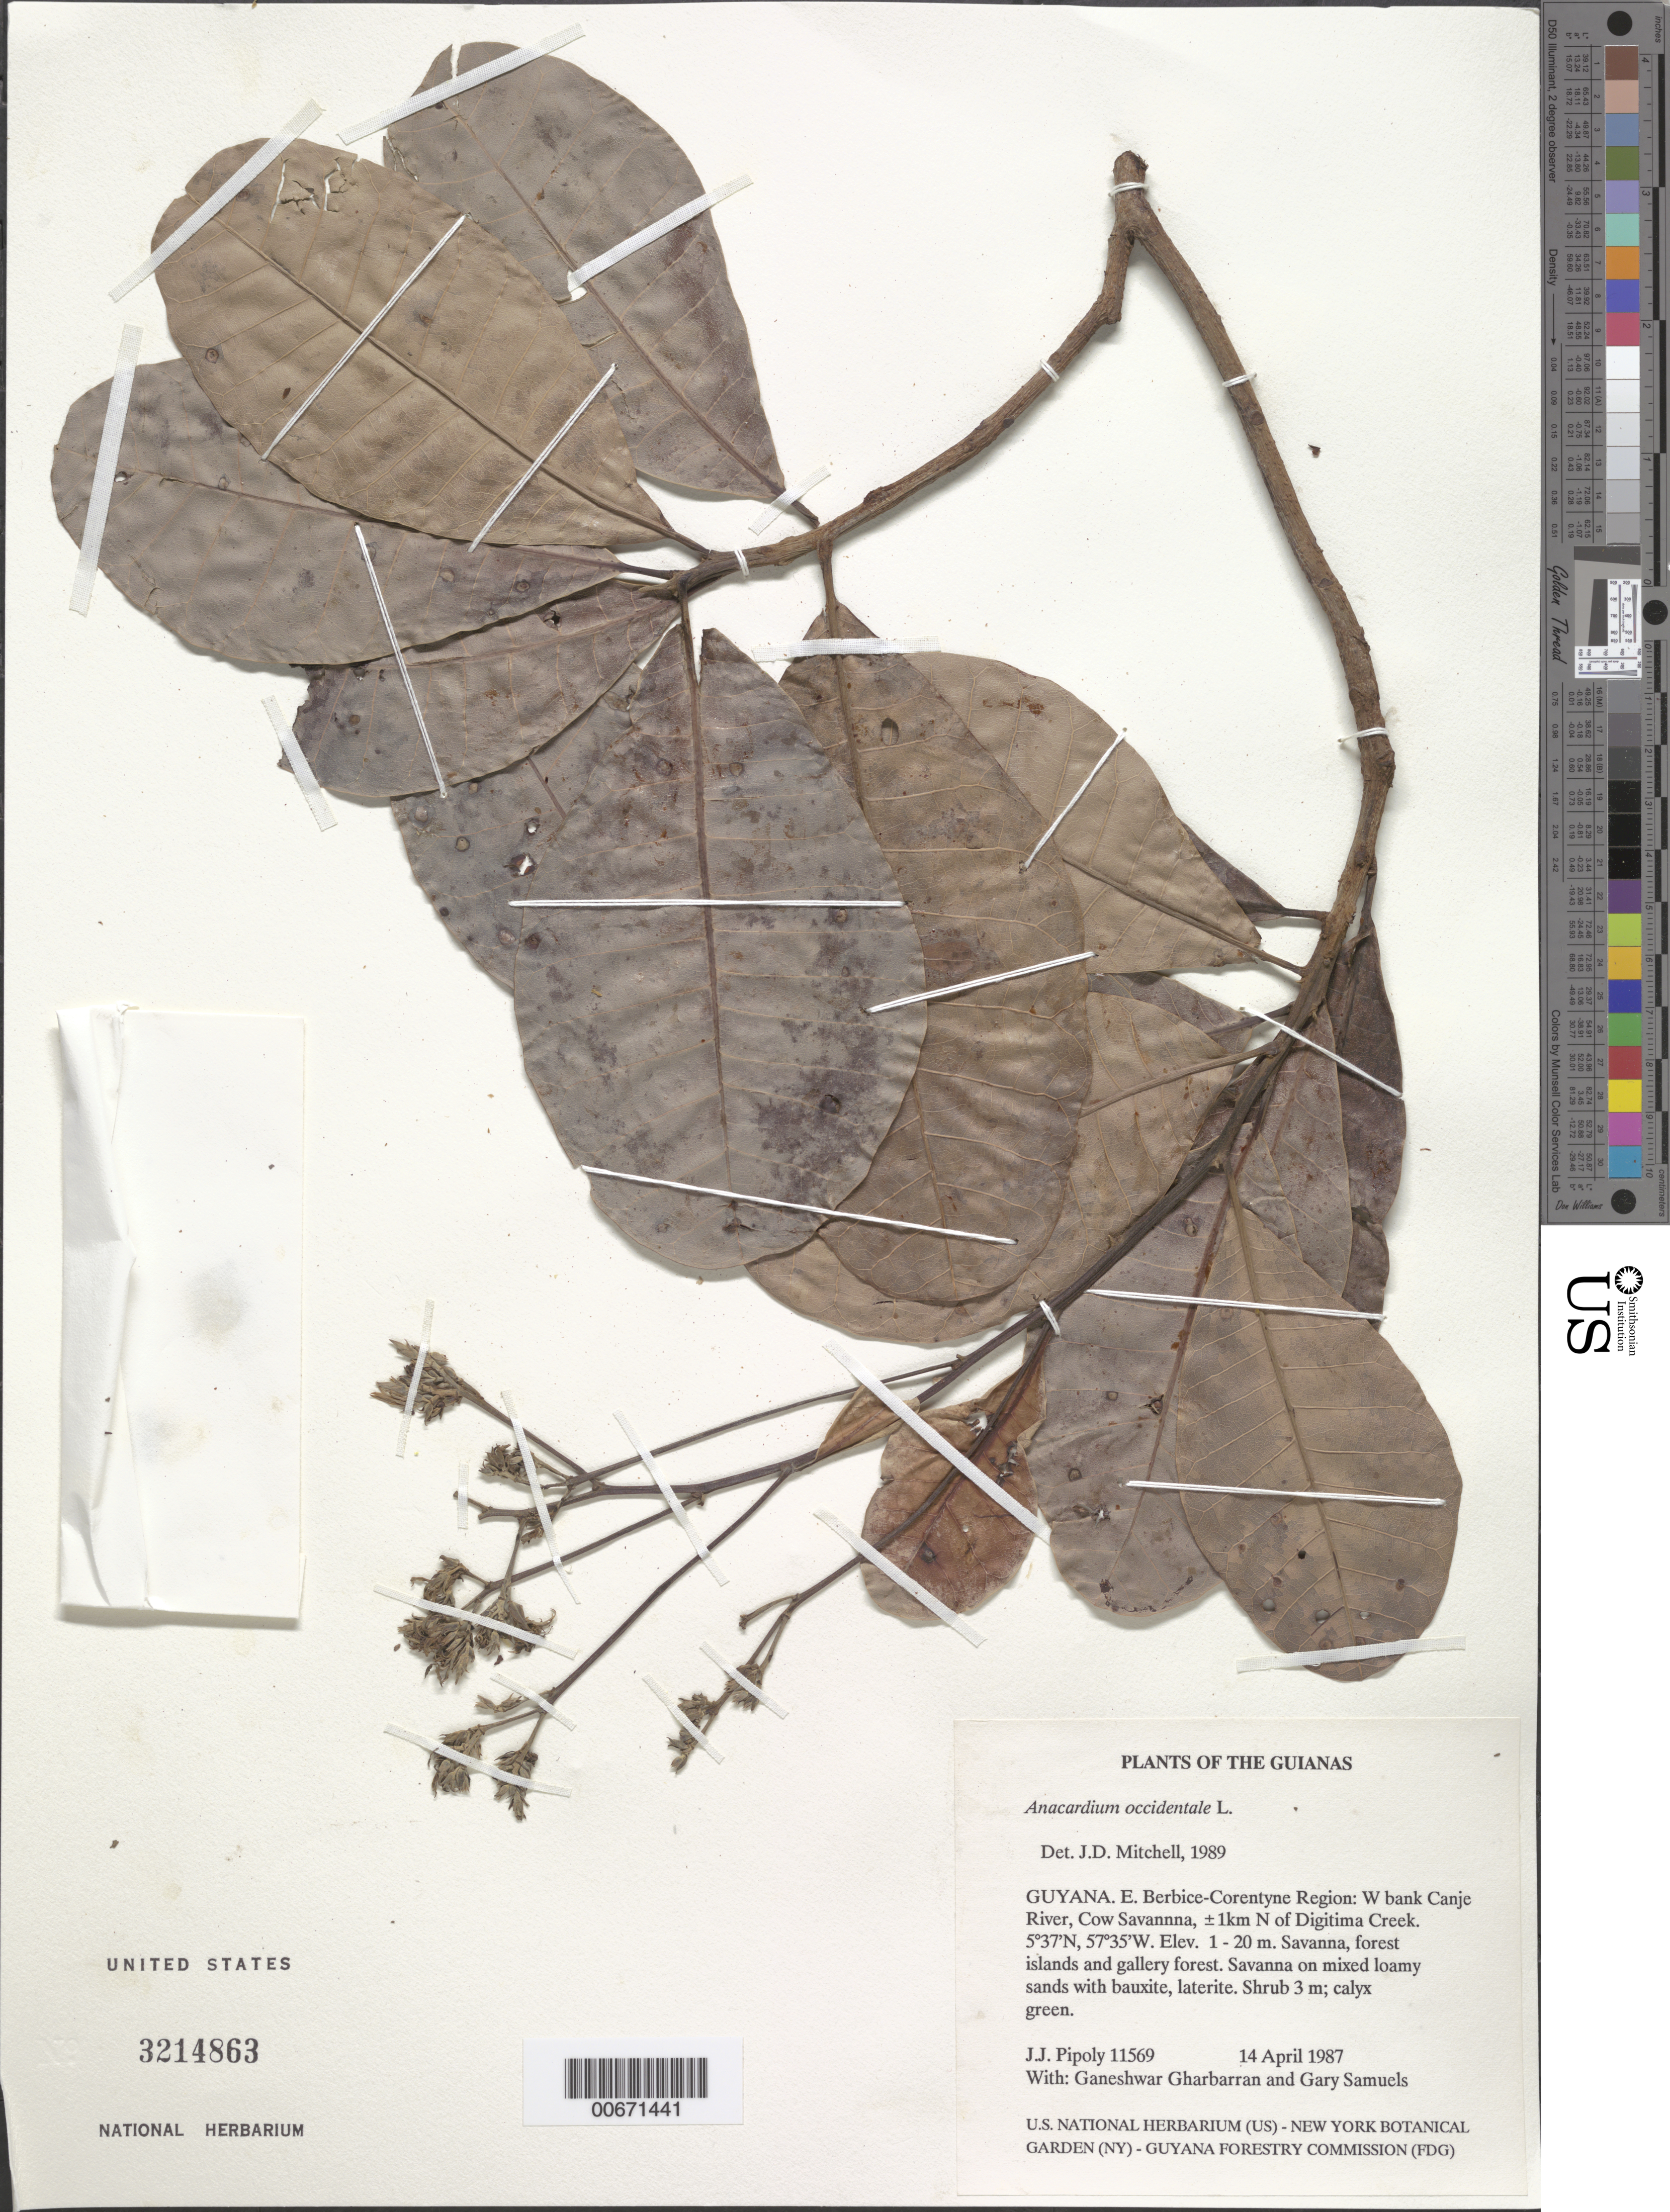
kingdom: Plantae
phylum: Tracheophyta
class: Magnoliopsida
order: Sapindales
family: Anacardiaceae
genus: Anacardium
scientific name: Anacardium occidentale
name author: L.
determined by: Mitchell, John D.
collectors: J. J. Pipoly, G. Gharbarran & G. Samuels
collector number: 11569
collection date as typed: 14 April 1987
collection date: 1987-04-14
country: Guyana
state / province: E. Berbice-Corentyne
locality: W bank Canje River, Cow Savanna, ±1km N of Digitima Creek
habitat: Savanna, forest islands and gallery forest. Savanna on mixed loamy sands with bauxite, laterite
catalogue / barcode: US 3214863